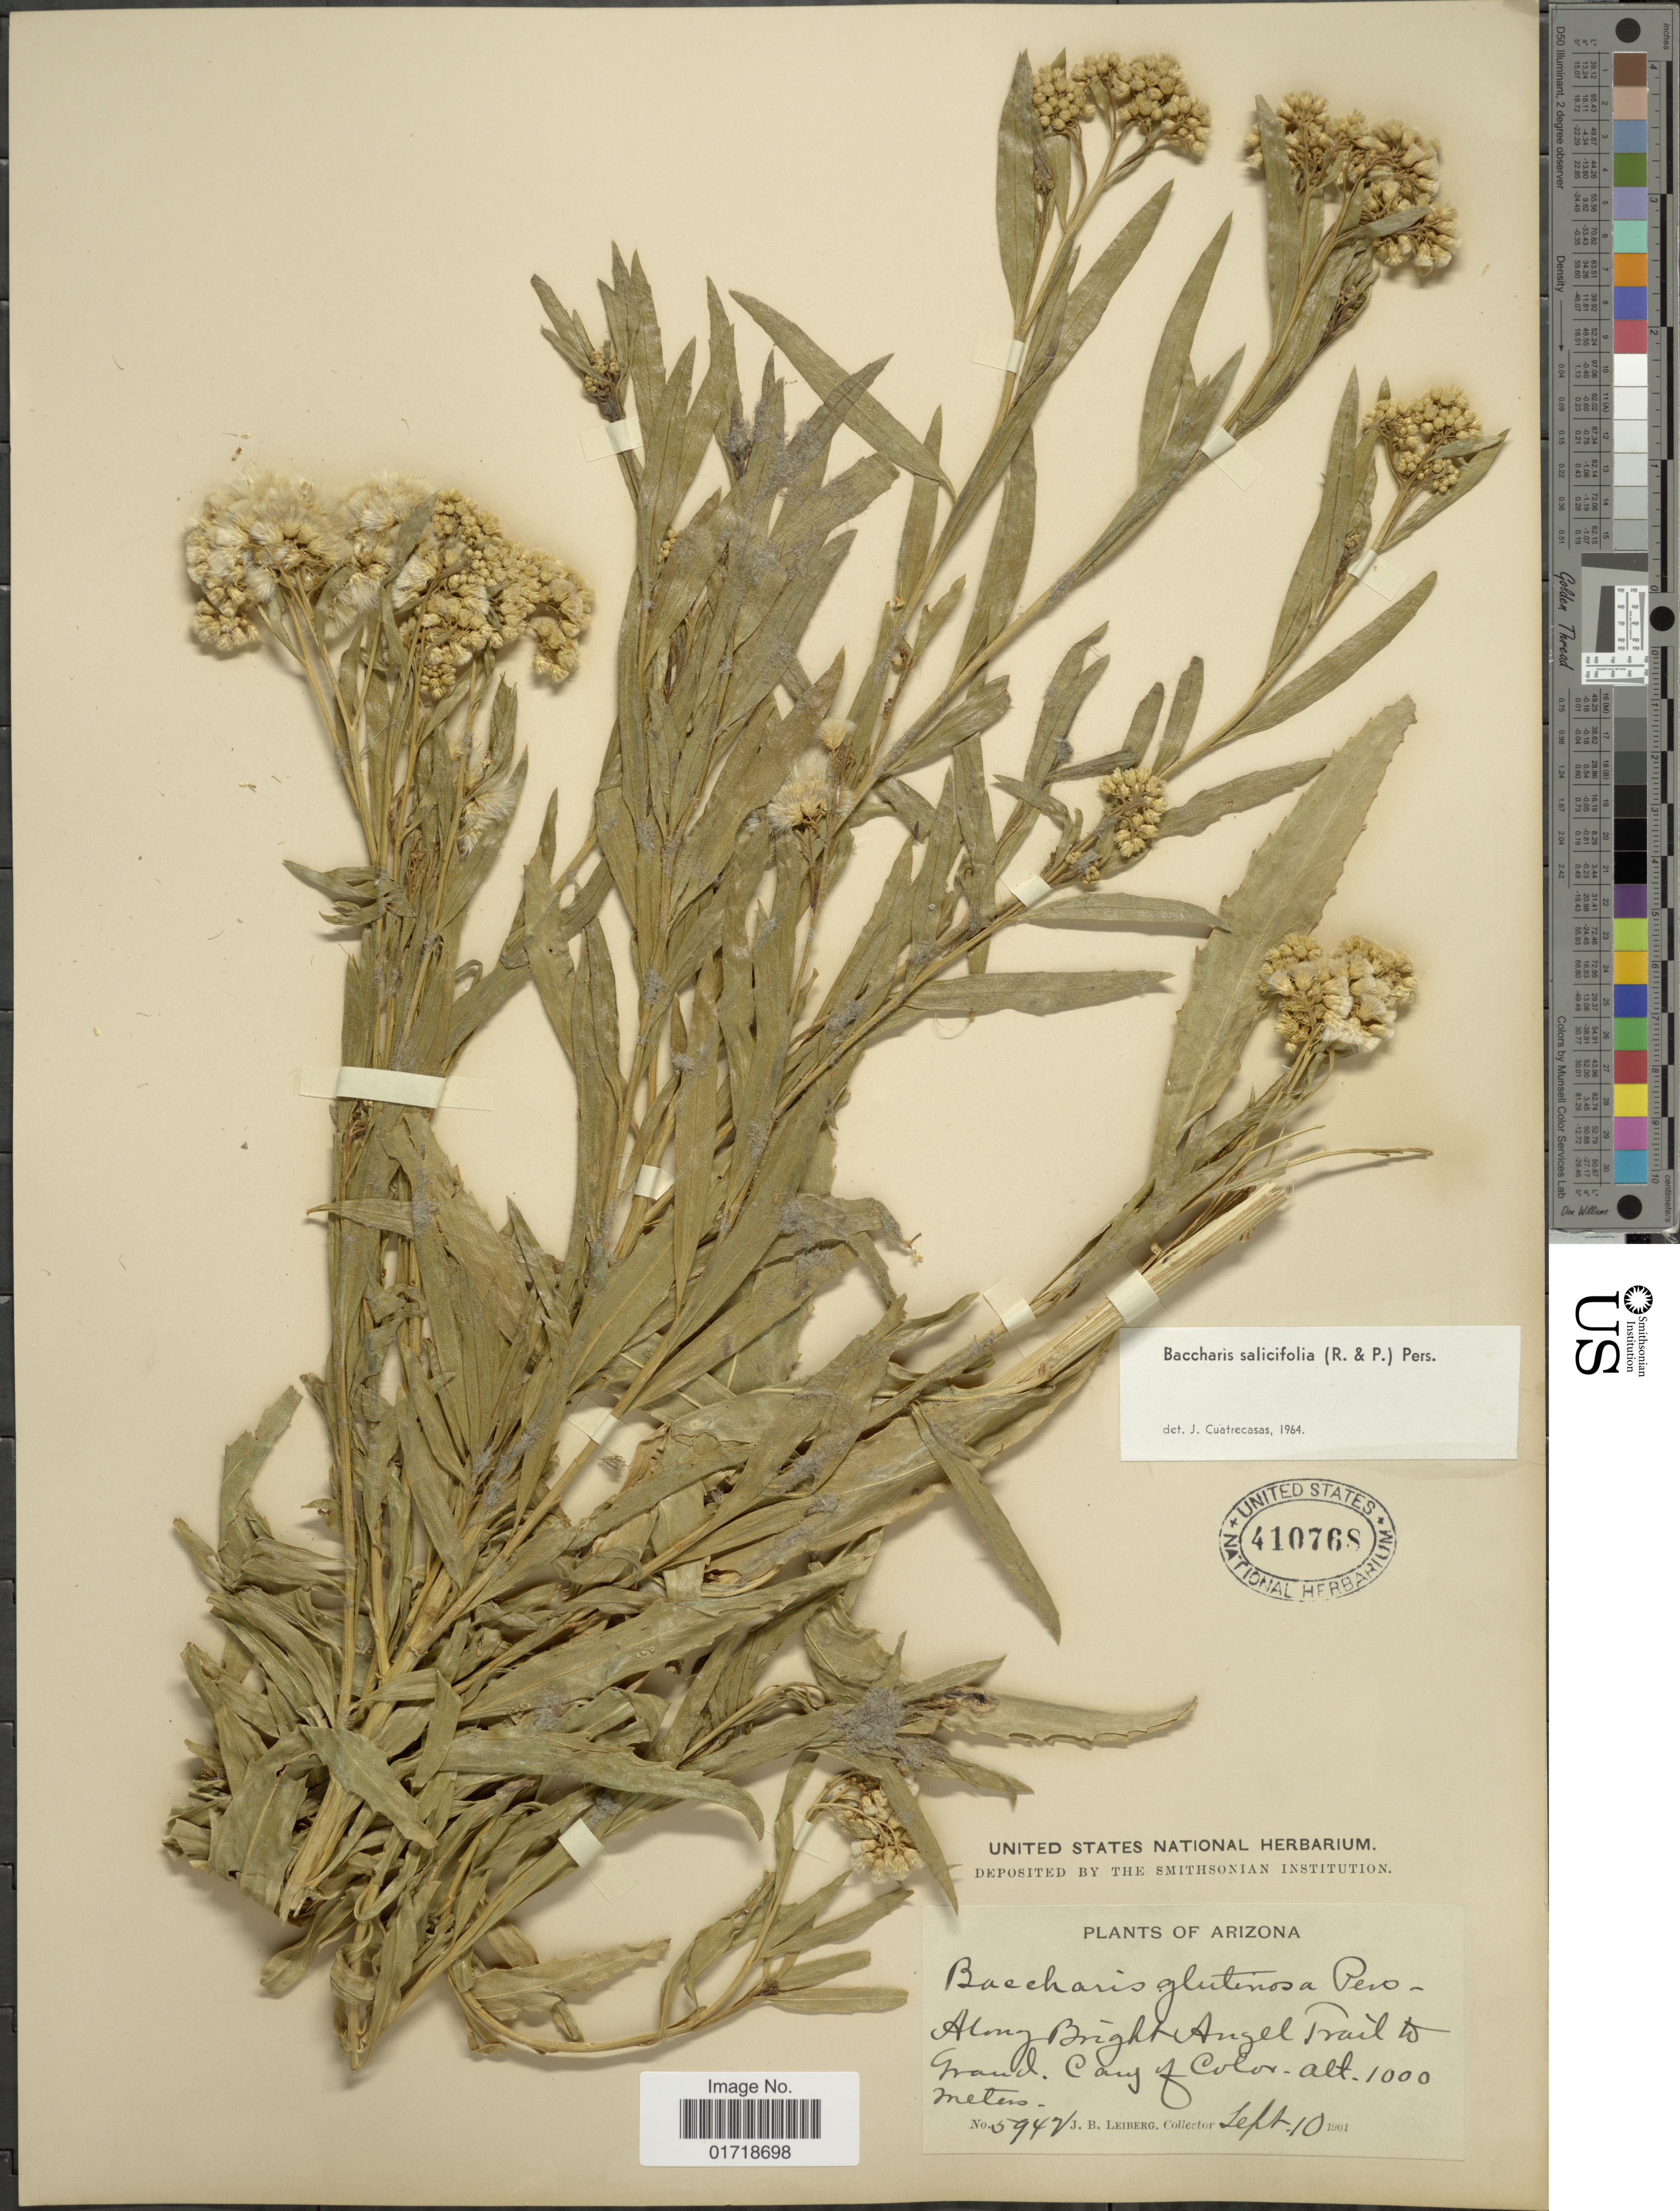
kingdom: Plantae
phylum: Tracheophyta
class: Magnoliopsida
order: Asterales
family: Asteraceae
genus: Baccharis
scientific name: Baccharis glutinosa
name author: Pers.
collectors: J. B. Leiberg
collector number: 5972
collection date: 1901-09-10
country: United States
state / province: Arizona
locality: Along Bright Angel trail to Grand Cave of Color.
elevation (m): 1000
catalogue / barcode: US 410768